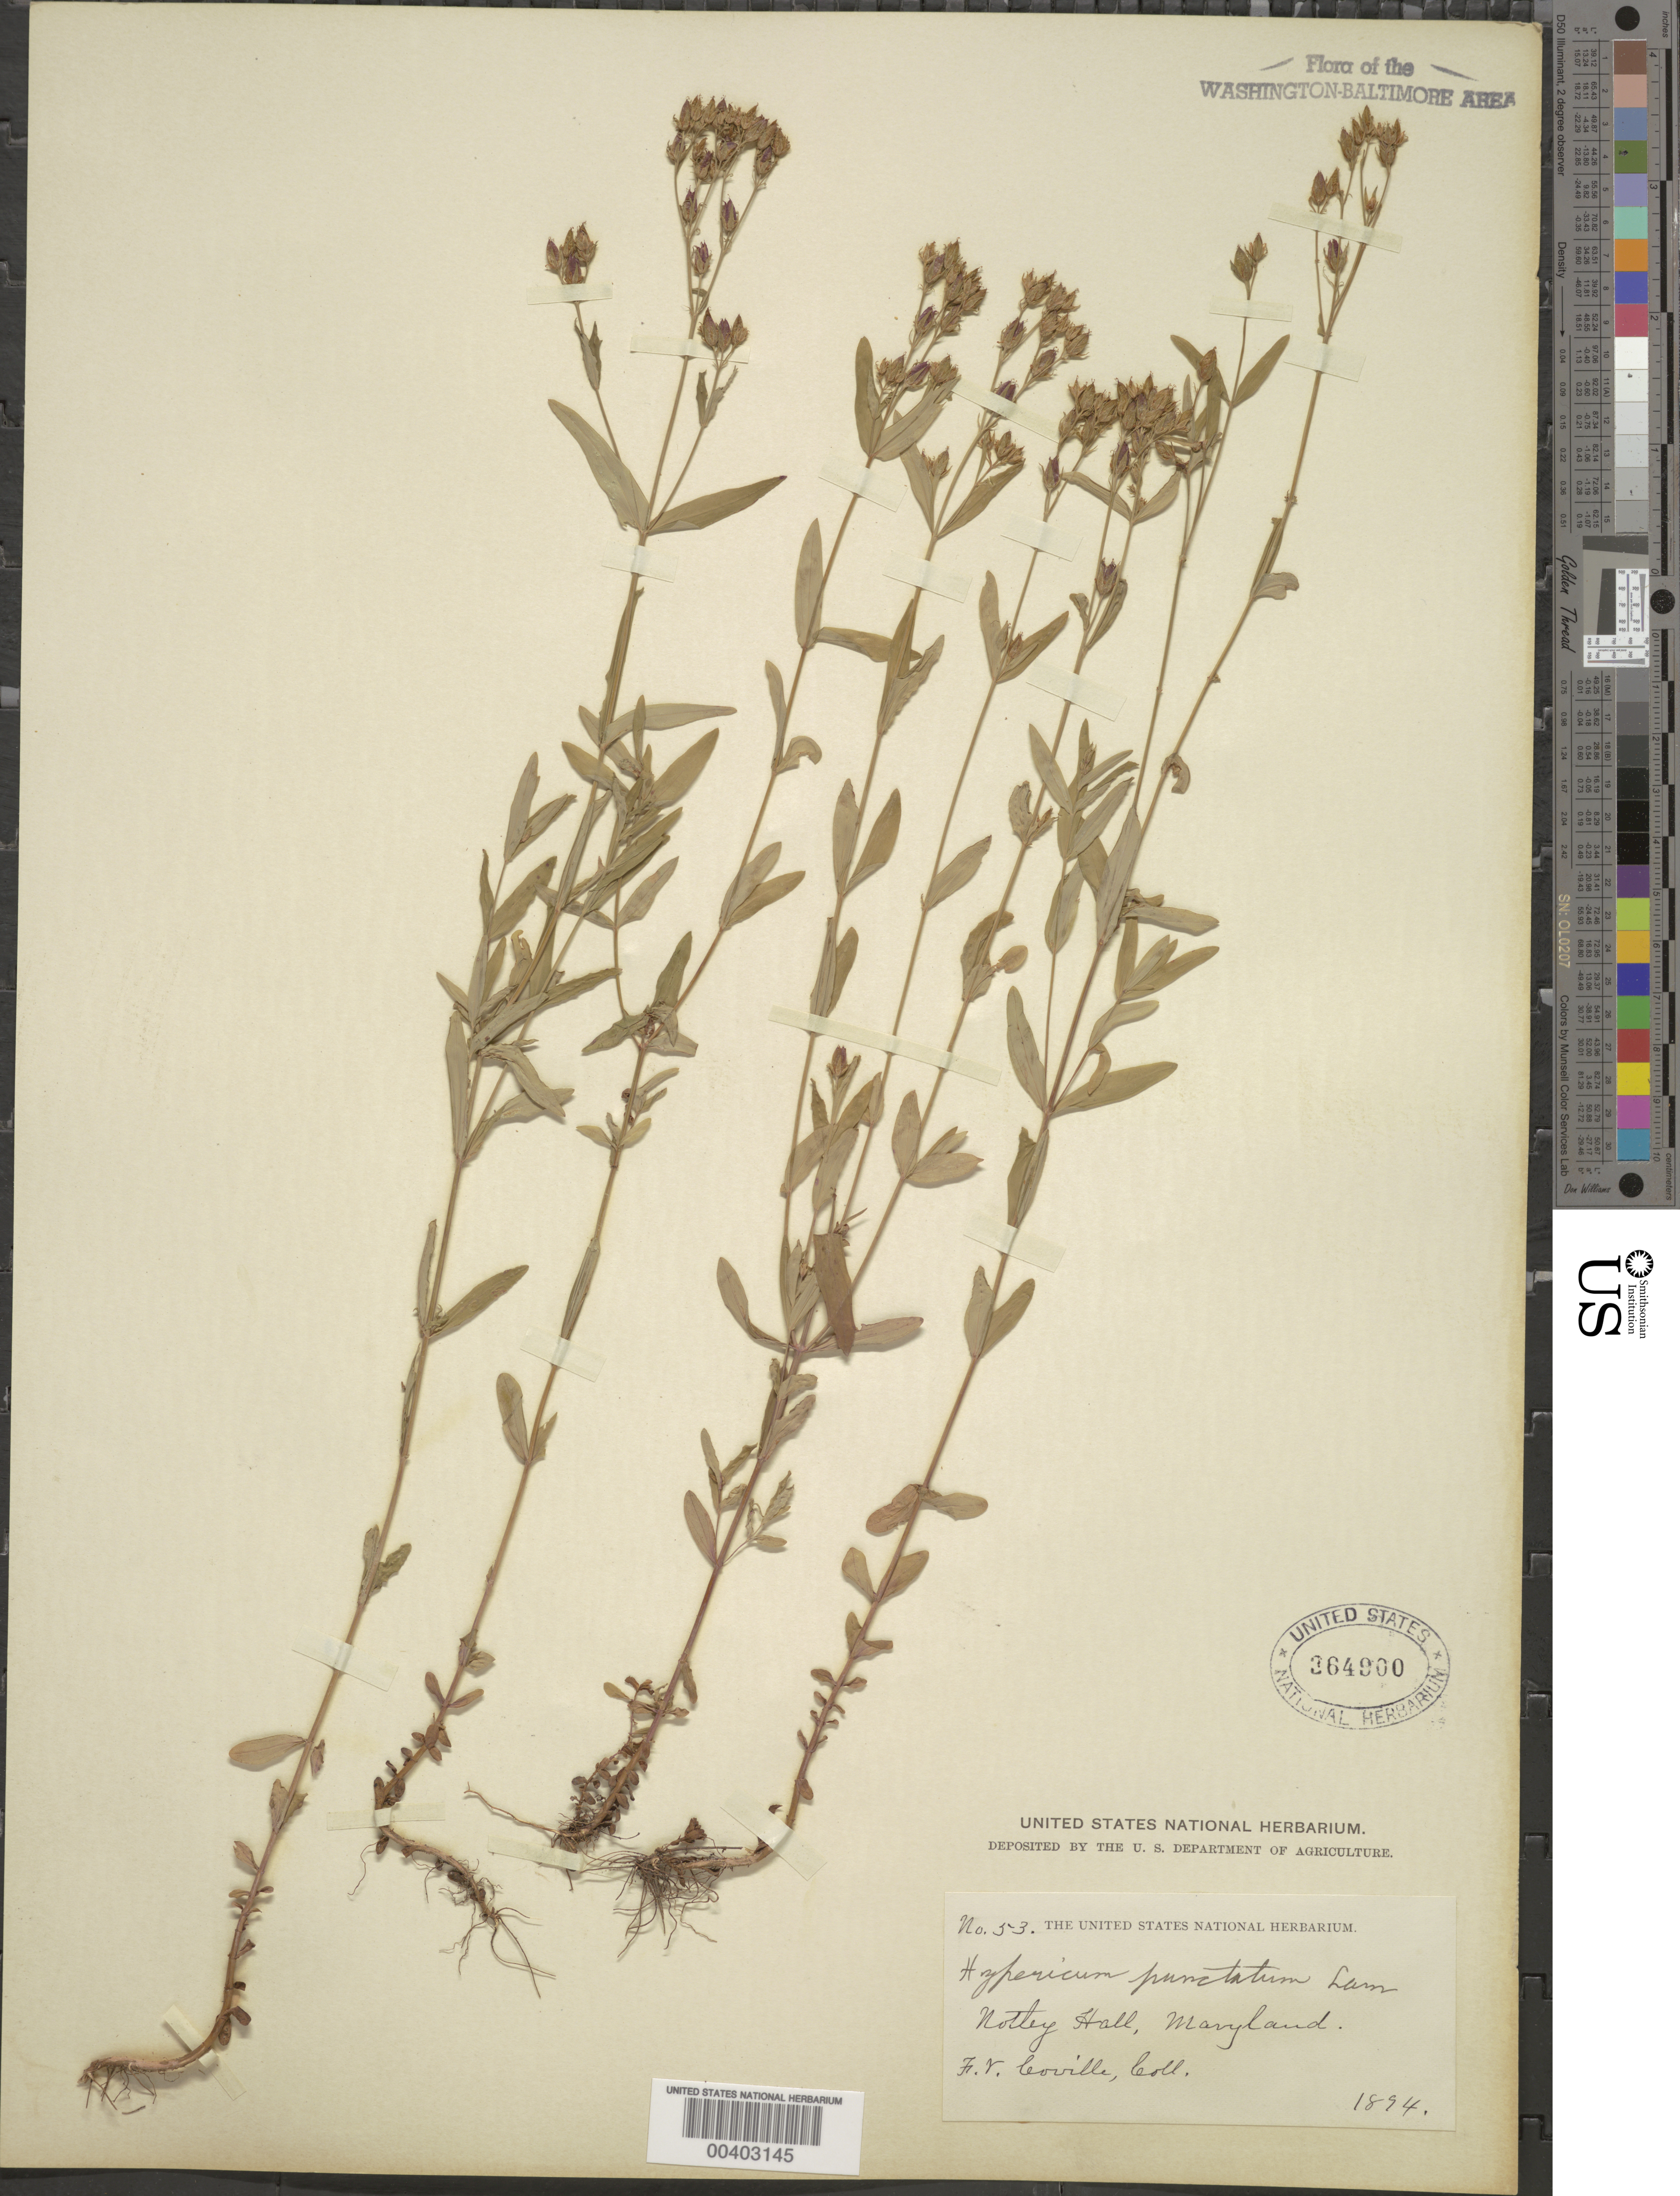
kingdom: Plantae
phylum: Tracheophyta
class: Magnoliopsida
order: Malpighiales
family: Hypericaceae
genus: Hypericum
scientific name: Hypericum punctatum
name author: Lam.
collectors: F. V. Coville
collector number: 53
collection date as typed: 1894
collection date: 1894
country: United States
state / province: Maryland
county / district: Prince George's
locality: Notley Hall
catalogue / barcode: US 364900